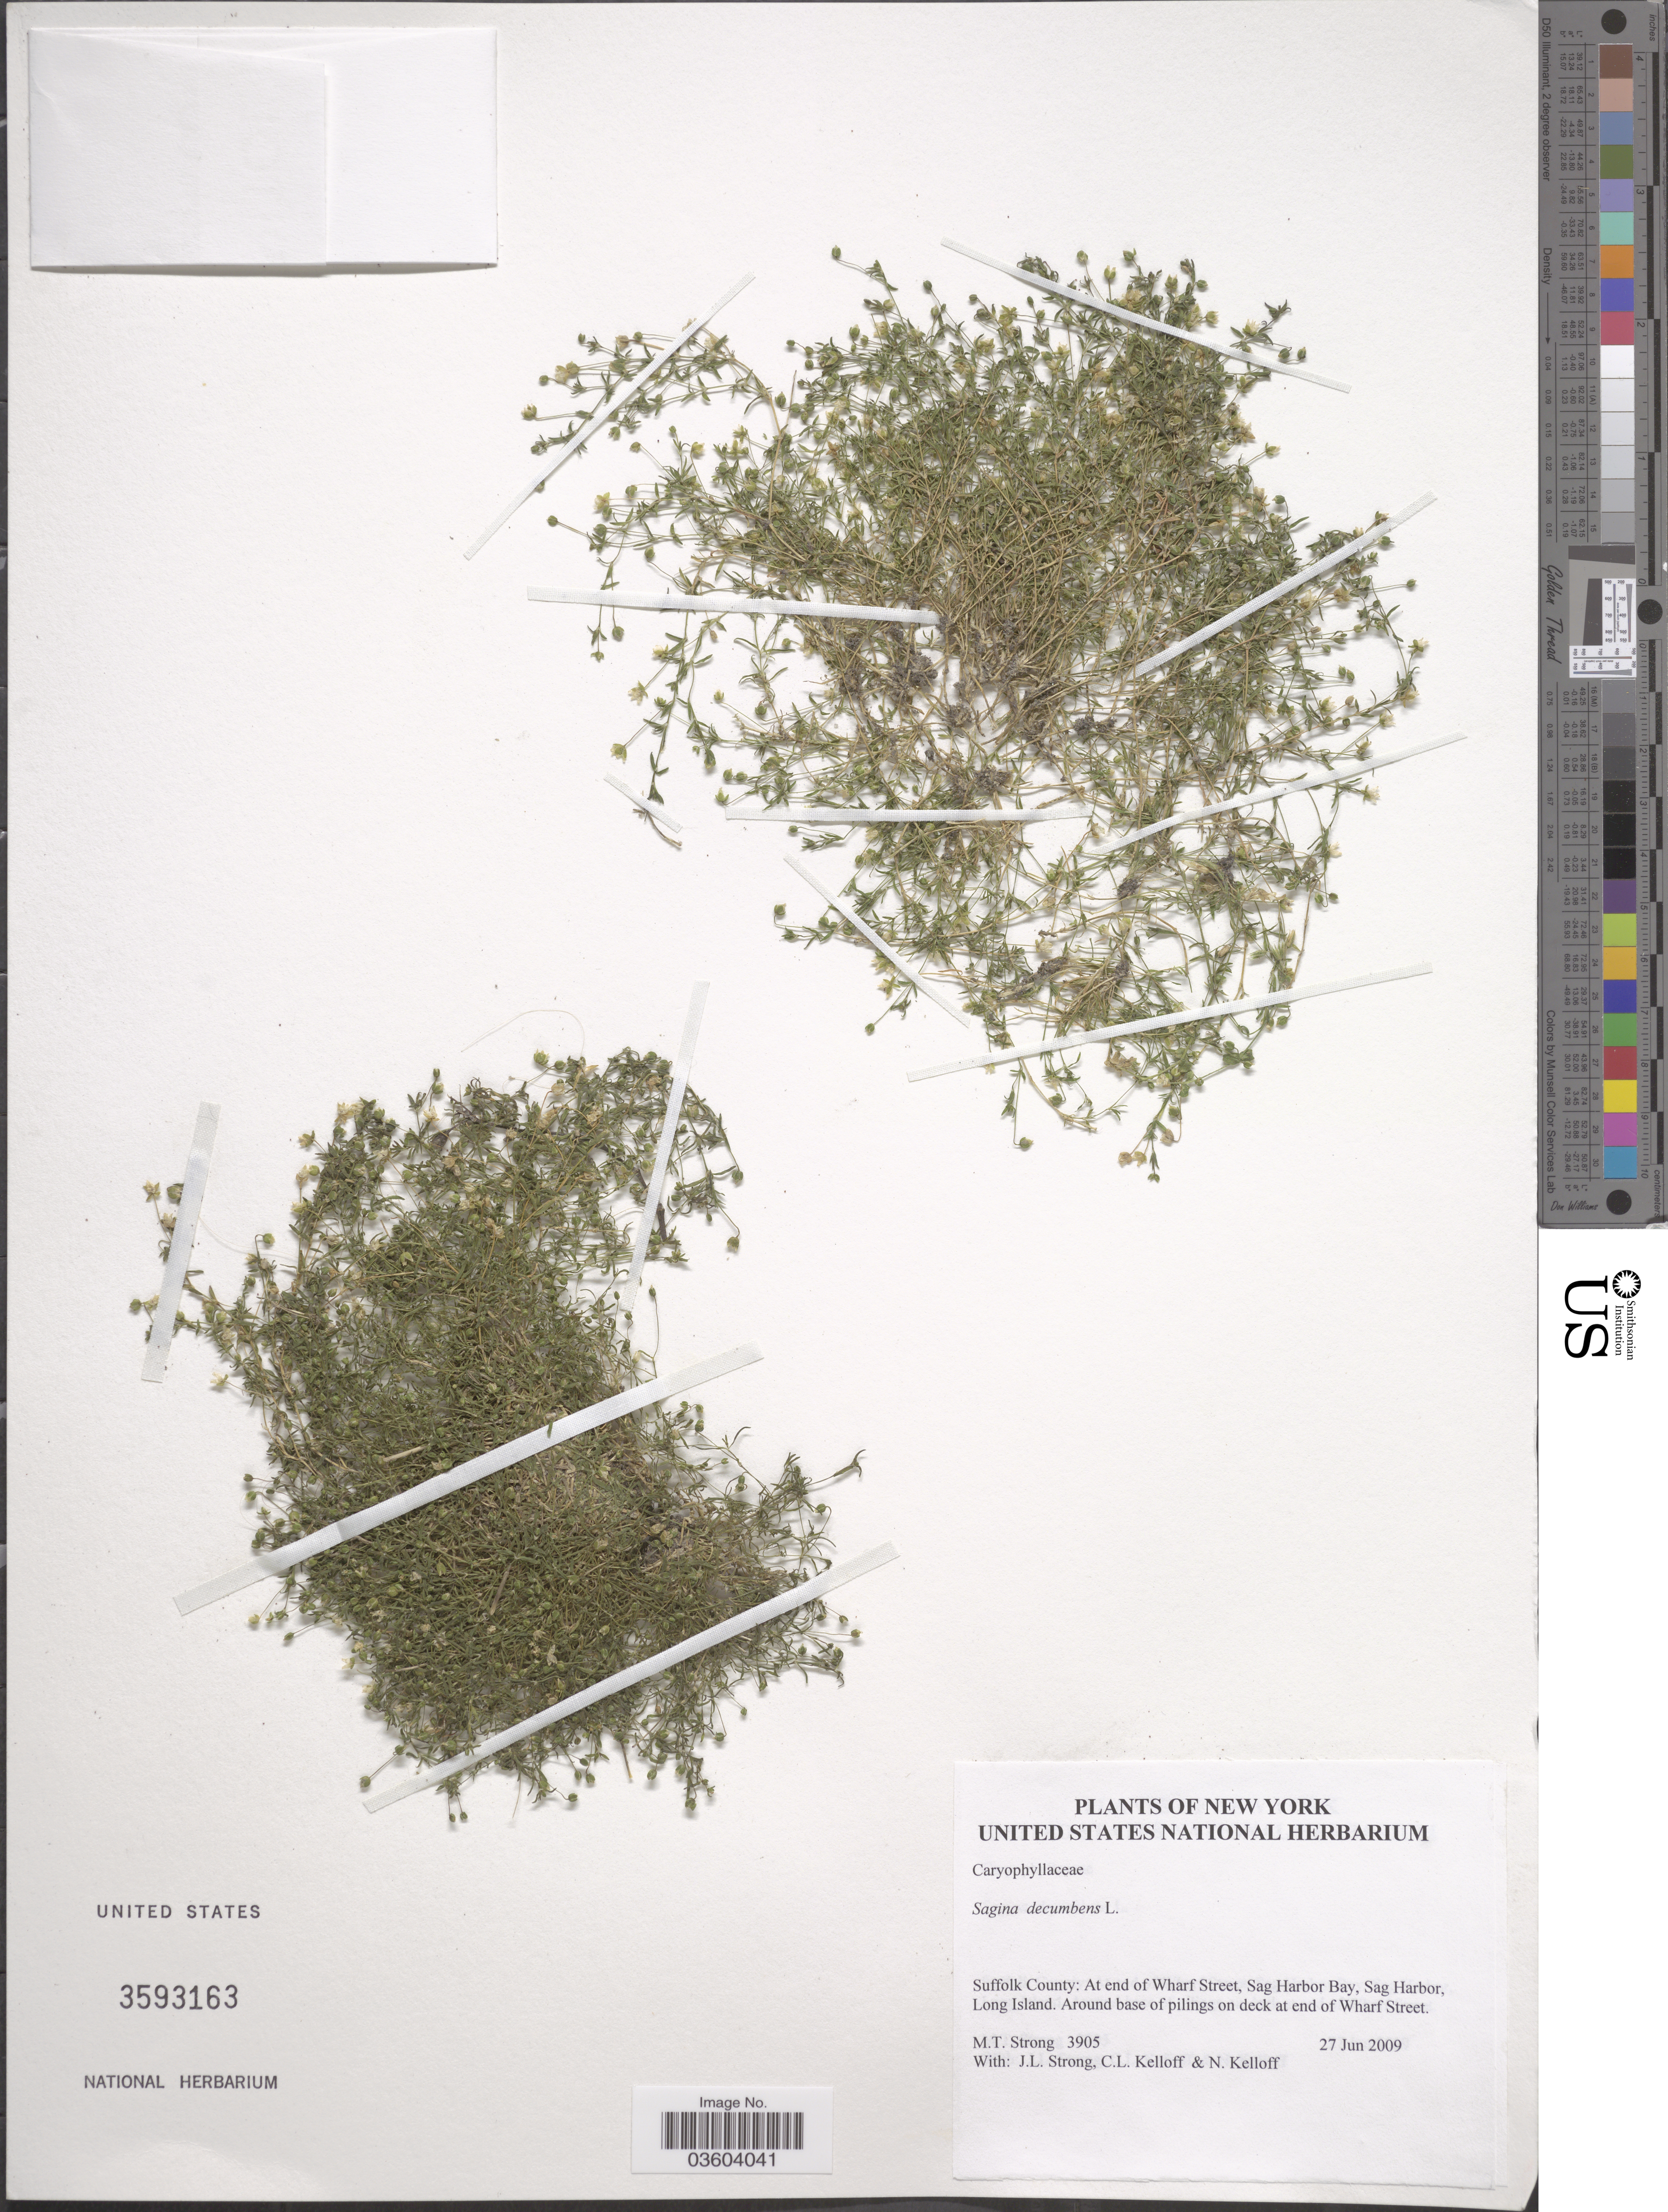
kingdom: Plantae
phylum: Tracheophyta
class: Magnoliopsida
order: Caryophyllales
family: Caryophyllaceae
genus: Sagina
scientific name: Sagina decumbens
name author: (Elliott) Torr. & A. Gray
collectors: M. T. Strong, J. Strong, C. L. Kelloff & N. Kelloff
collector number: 3905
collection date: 2009-06-27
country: United States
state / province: New York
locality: Suffolk County: At end of Wharf Street, Sag Harbor Bay, Sag Harbor, Long Island. Around base of pilings on deck at end of Wharf Street.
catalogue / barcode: US 3593163